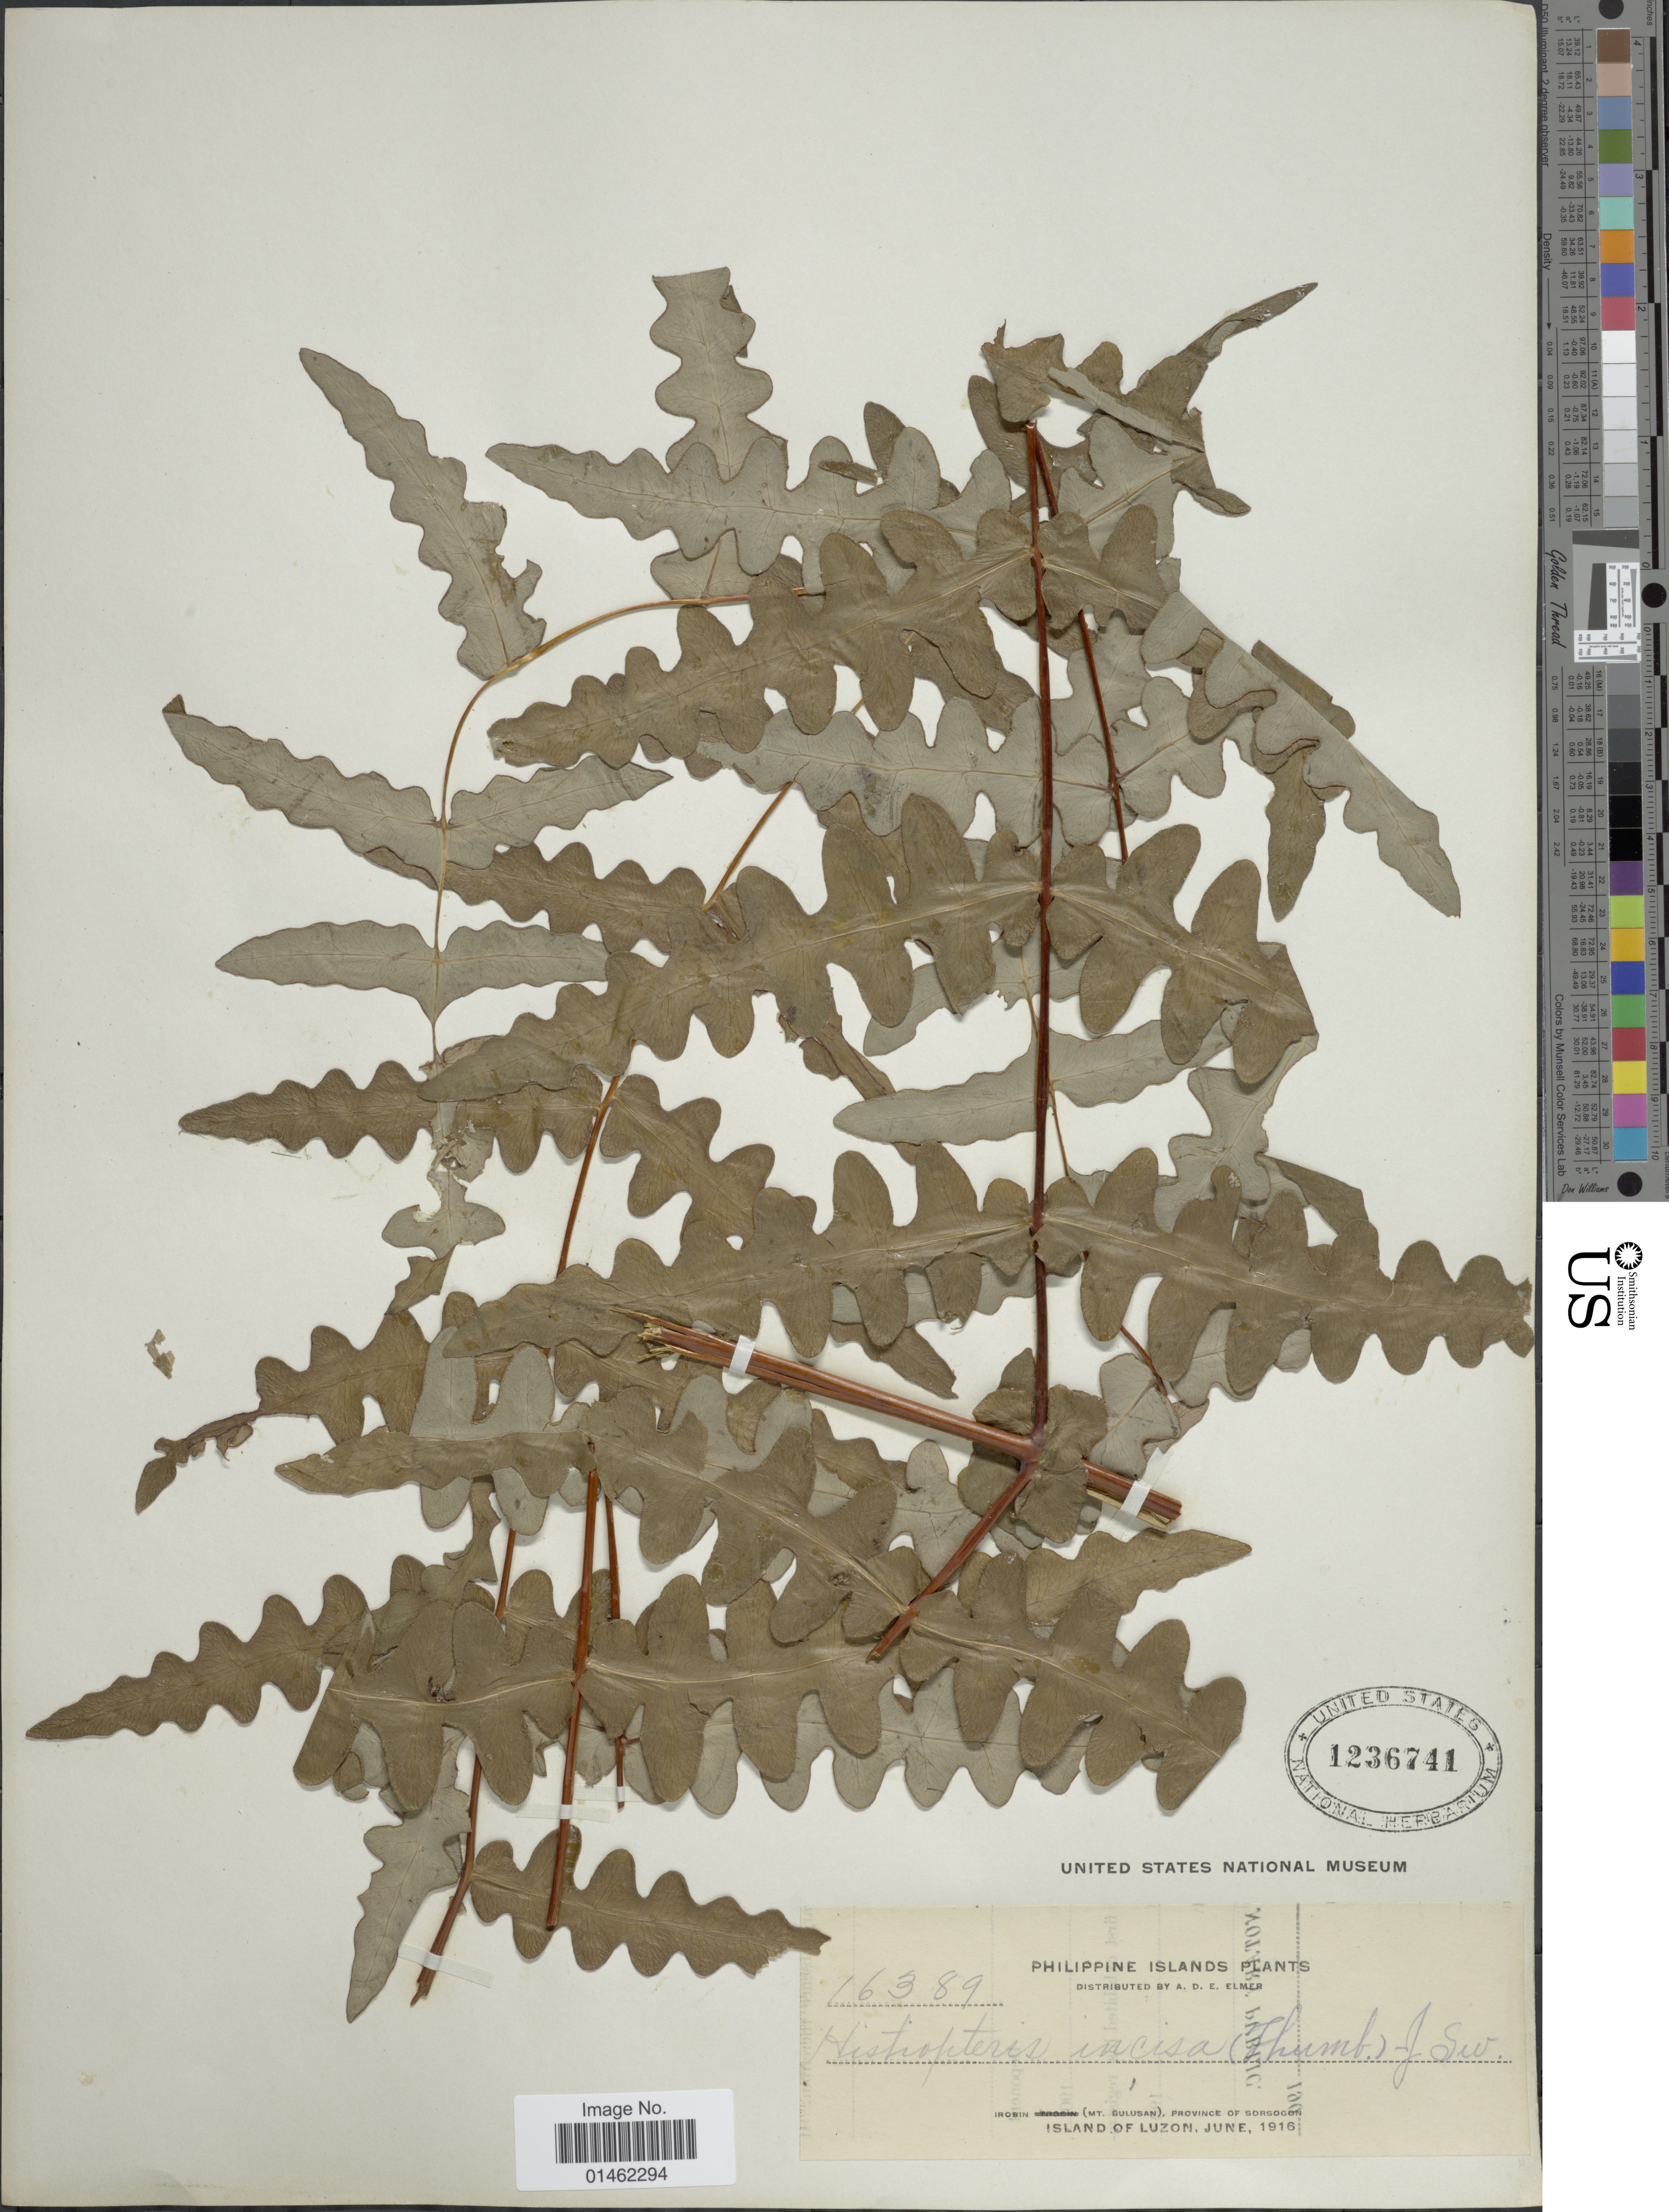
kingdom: Plantae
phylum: Tracheophyta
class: Polypodiopsida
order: Polypodiales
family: Dennstaedtiaceae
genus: Histiopteris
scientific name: Histiopteris incisa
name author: (Thunb.) J. Sm.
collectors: A. D. E. Elmer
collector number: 16389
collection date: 1916-06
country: Philippines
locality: Irosin (Mt Bukusan), province of Sorsogon, Island of Luzon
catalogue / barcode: US 1236741